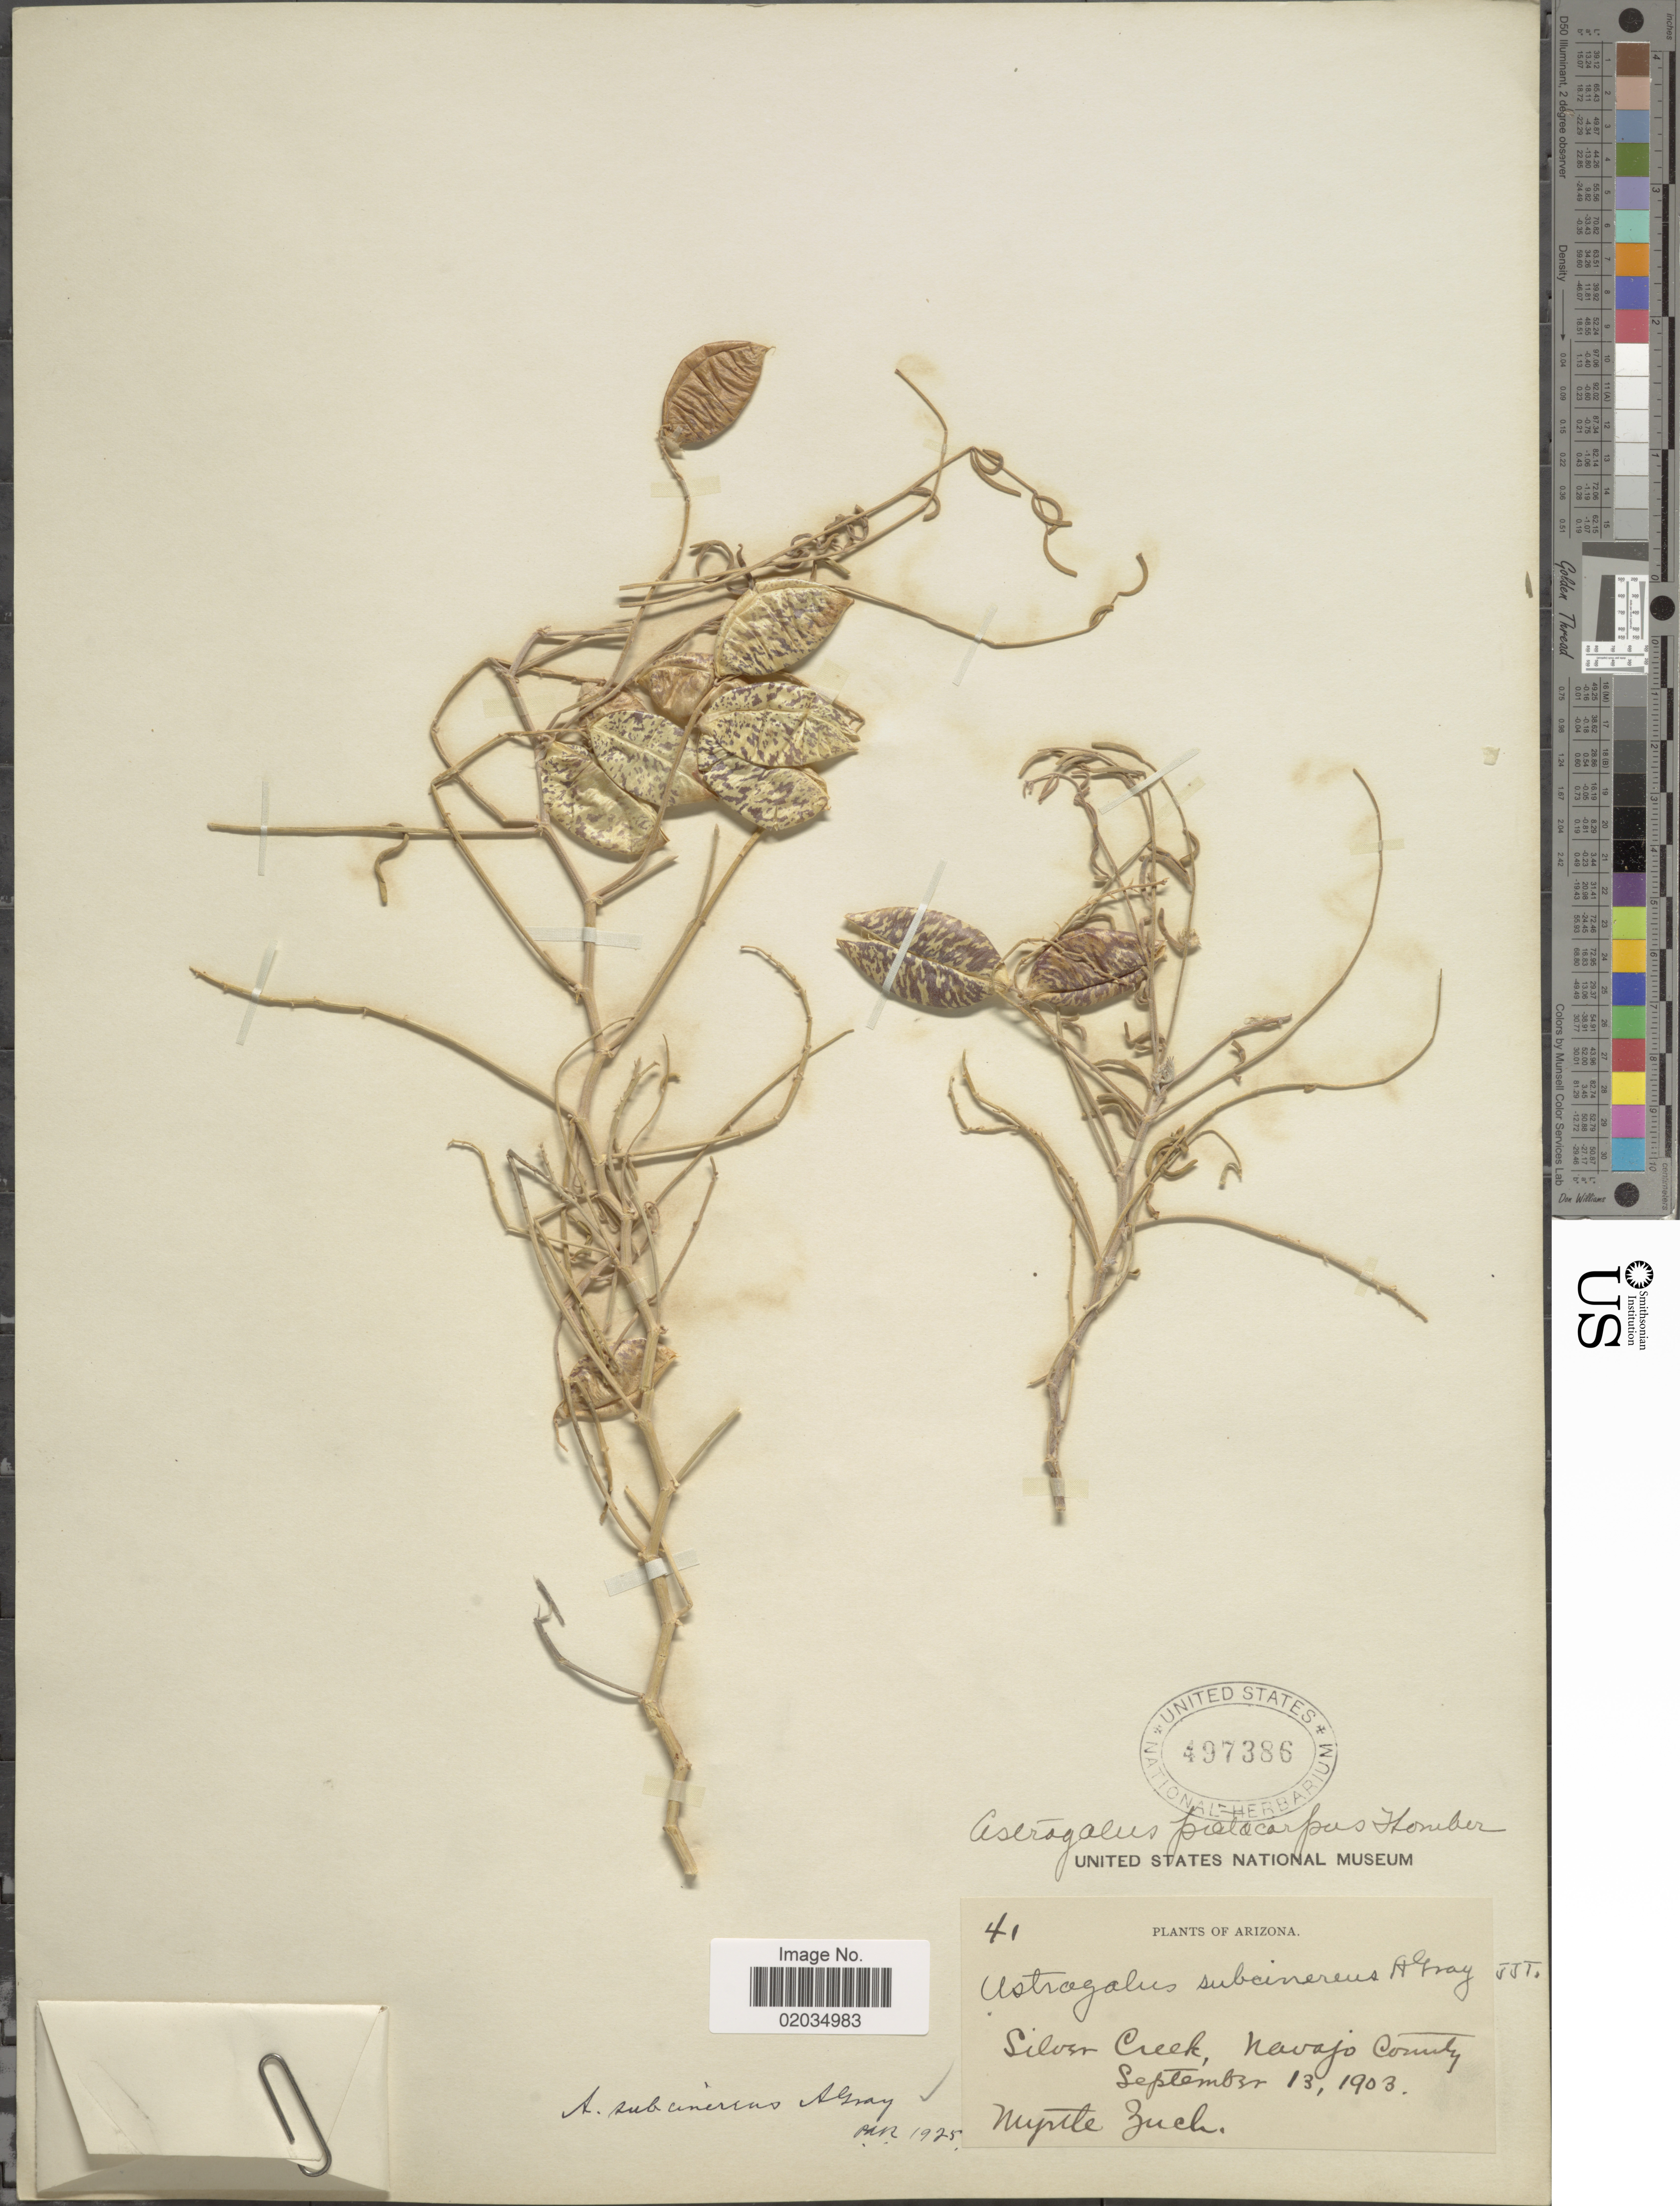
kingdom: Plantae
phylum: Tracheophyta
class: Magnoliopsida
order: Fabales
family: Fabaceae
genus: Astragalus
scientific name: Astragalus subcinereus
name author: A. Gray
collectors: M. Zuck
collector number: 41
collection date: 1903-09-13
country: United States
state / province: Arizona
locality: Silver Creek, Navajo County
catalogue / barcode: US 497386